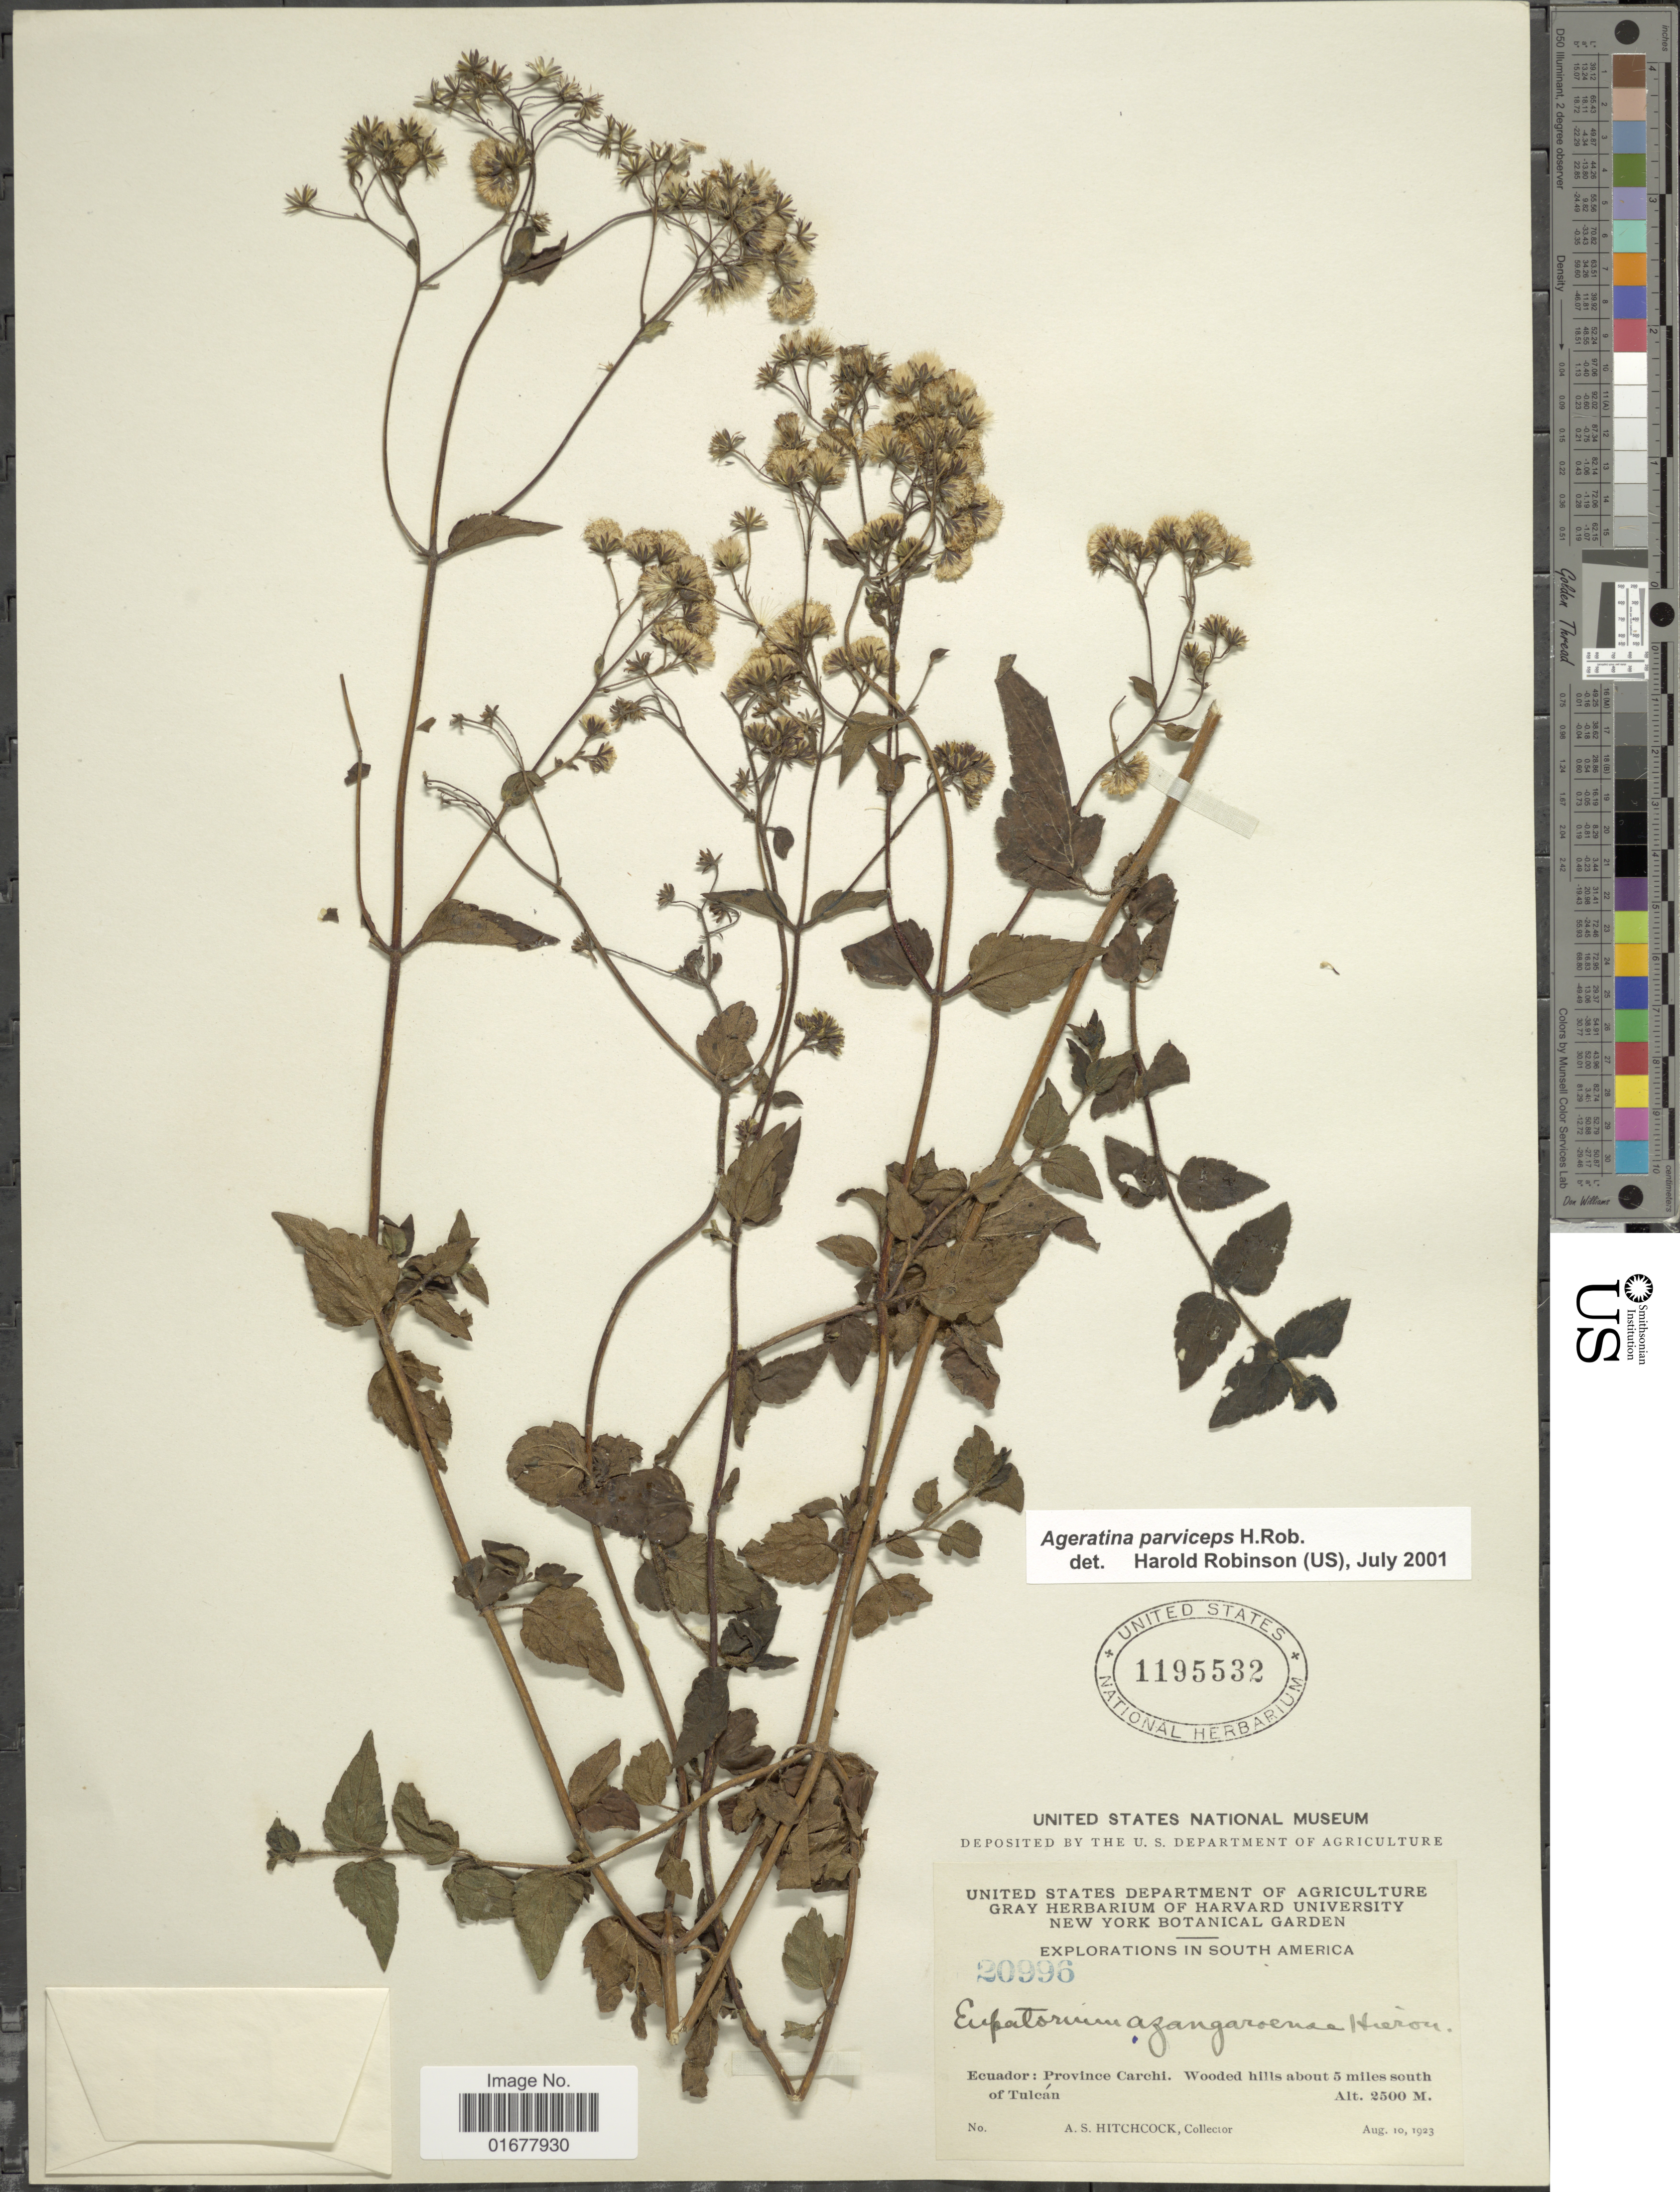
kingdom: Plantae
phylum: Tracheophyta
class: Magnoliopsida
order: Asterales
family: Asteraceae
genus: Ageratina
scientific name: Ageratina parviceps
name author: H. Rob.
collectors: A. S. Hitchcock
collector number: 20996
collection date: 1923-08-10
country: Ecuador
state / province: Carchi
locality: Province Carchi, Wooded hills about 5 miles south of Tulcan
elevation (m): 2500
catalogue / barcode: US 1195532